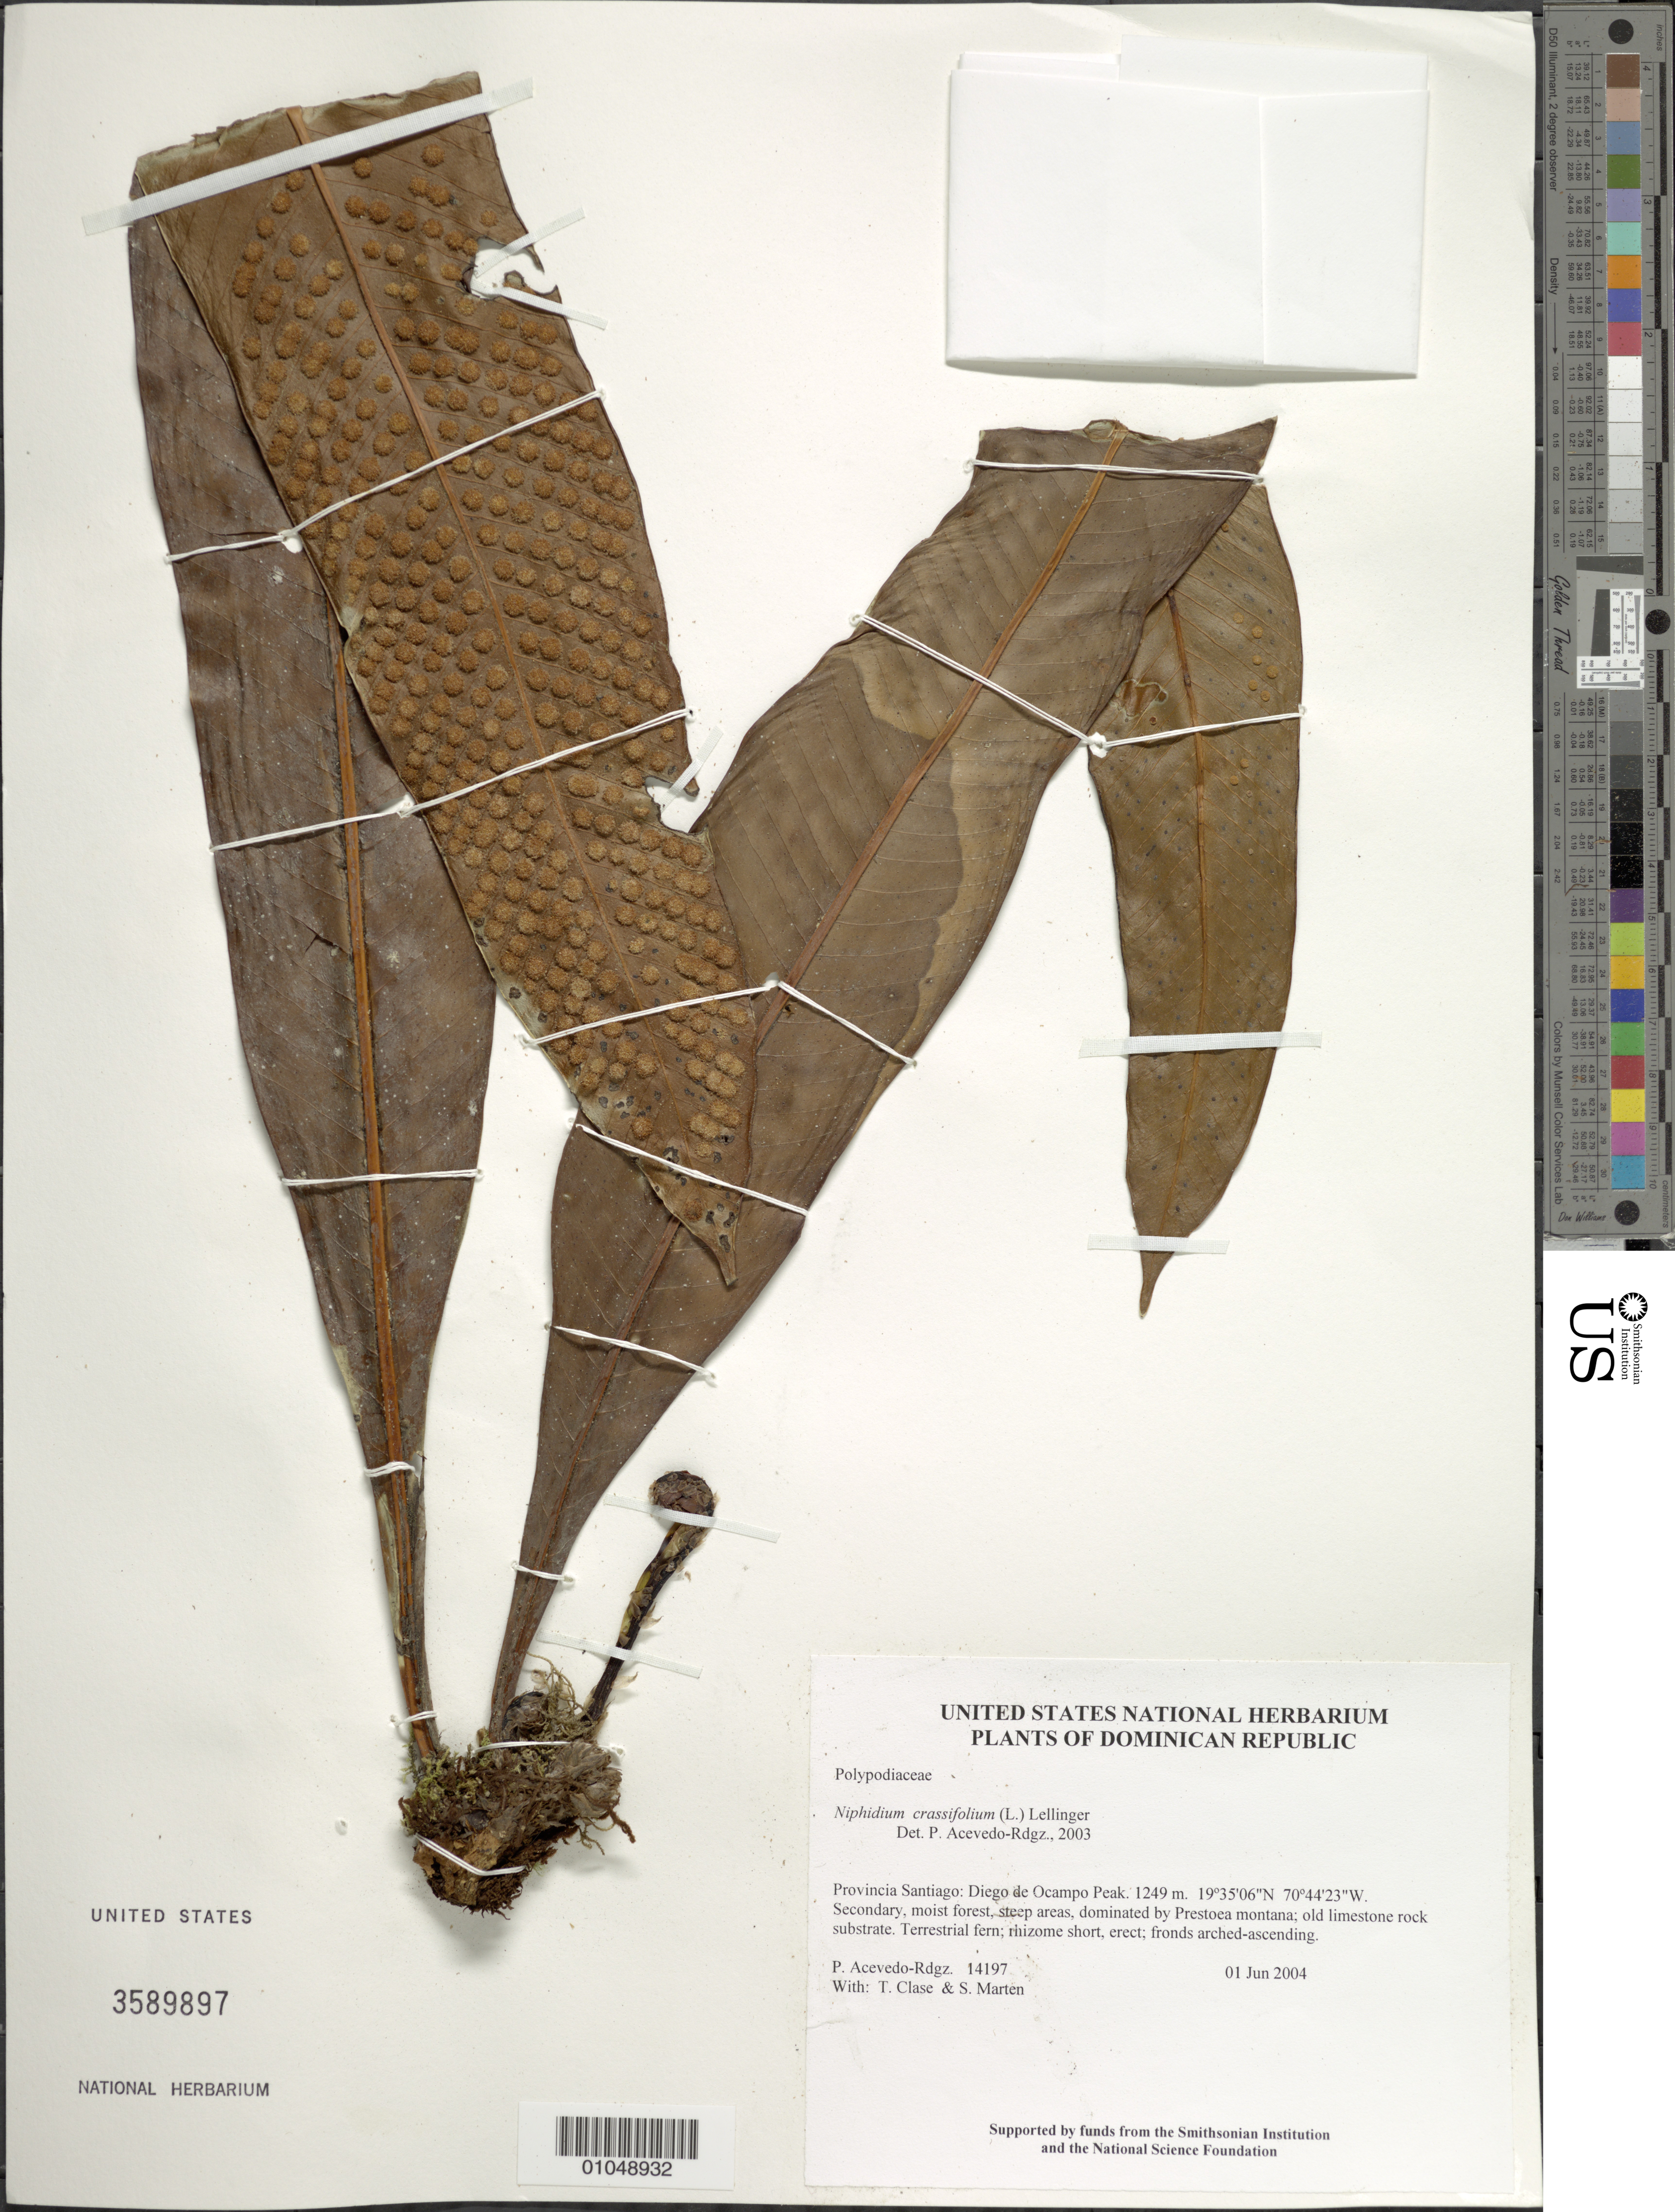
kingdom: Plantae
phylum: Tracheophyta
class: Polypodiopsida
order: Polypodiales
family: Polypodiaceae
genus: Niphidium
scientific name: Niphidium crassifolium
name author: (L.) Lellinger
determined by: Acevedo-Rodríguez, P., (BOT), Smithsonian Institution - National Museum of Natural History (UNITED STATES)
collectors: P. Acevedo-Rodr., T. Clase & S. Marten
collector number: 14197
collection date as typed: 01 Jun 2004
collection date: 2004-06-01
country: Dominican Republic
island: Hispaniola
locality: Provincia Santiago: Diego de Ocampo Peak.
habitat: Secondary, moist forest, steep areas, dominated by Prestoea montana; old limestone rock substrate.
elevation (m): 1249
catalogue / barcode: US 3589897